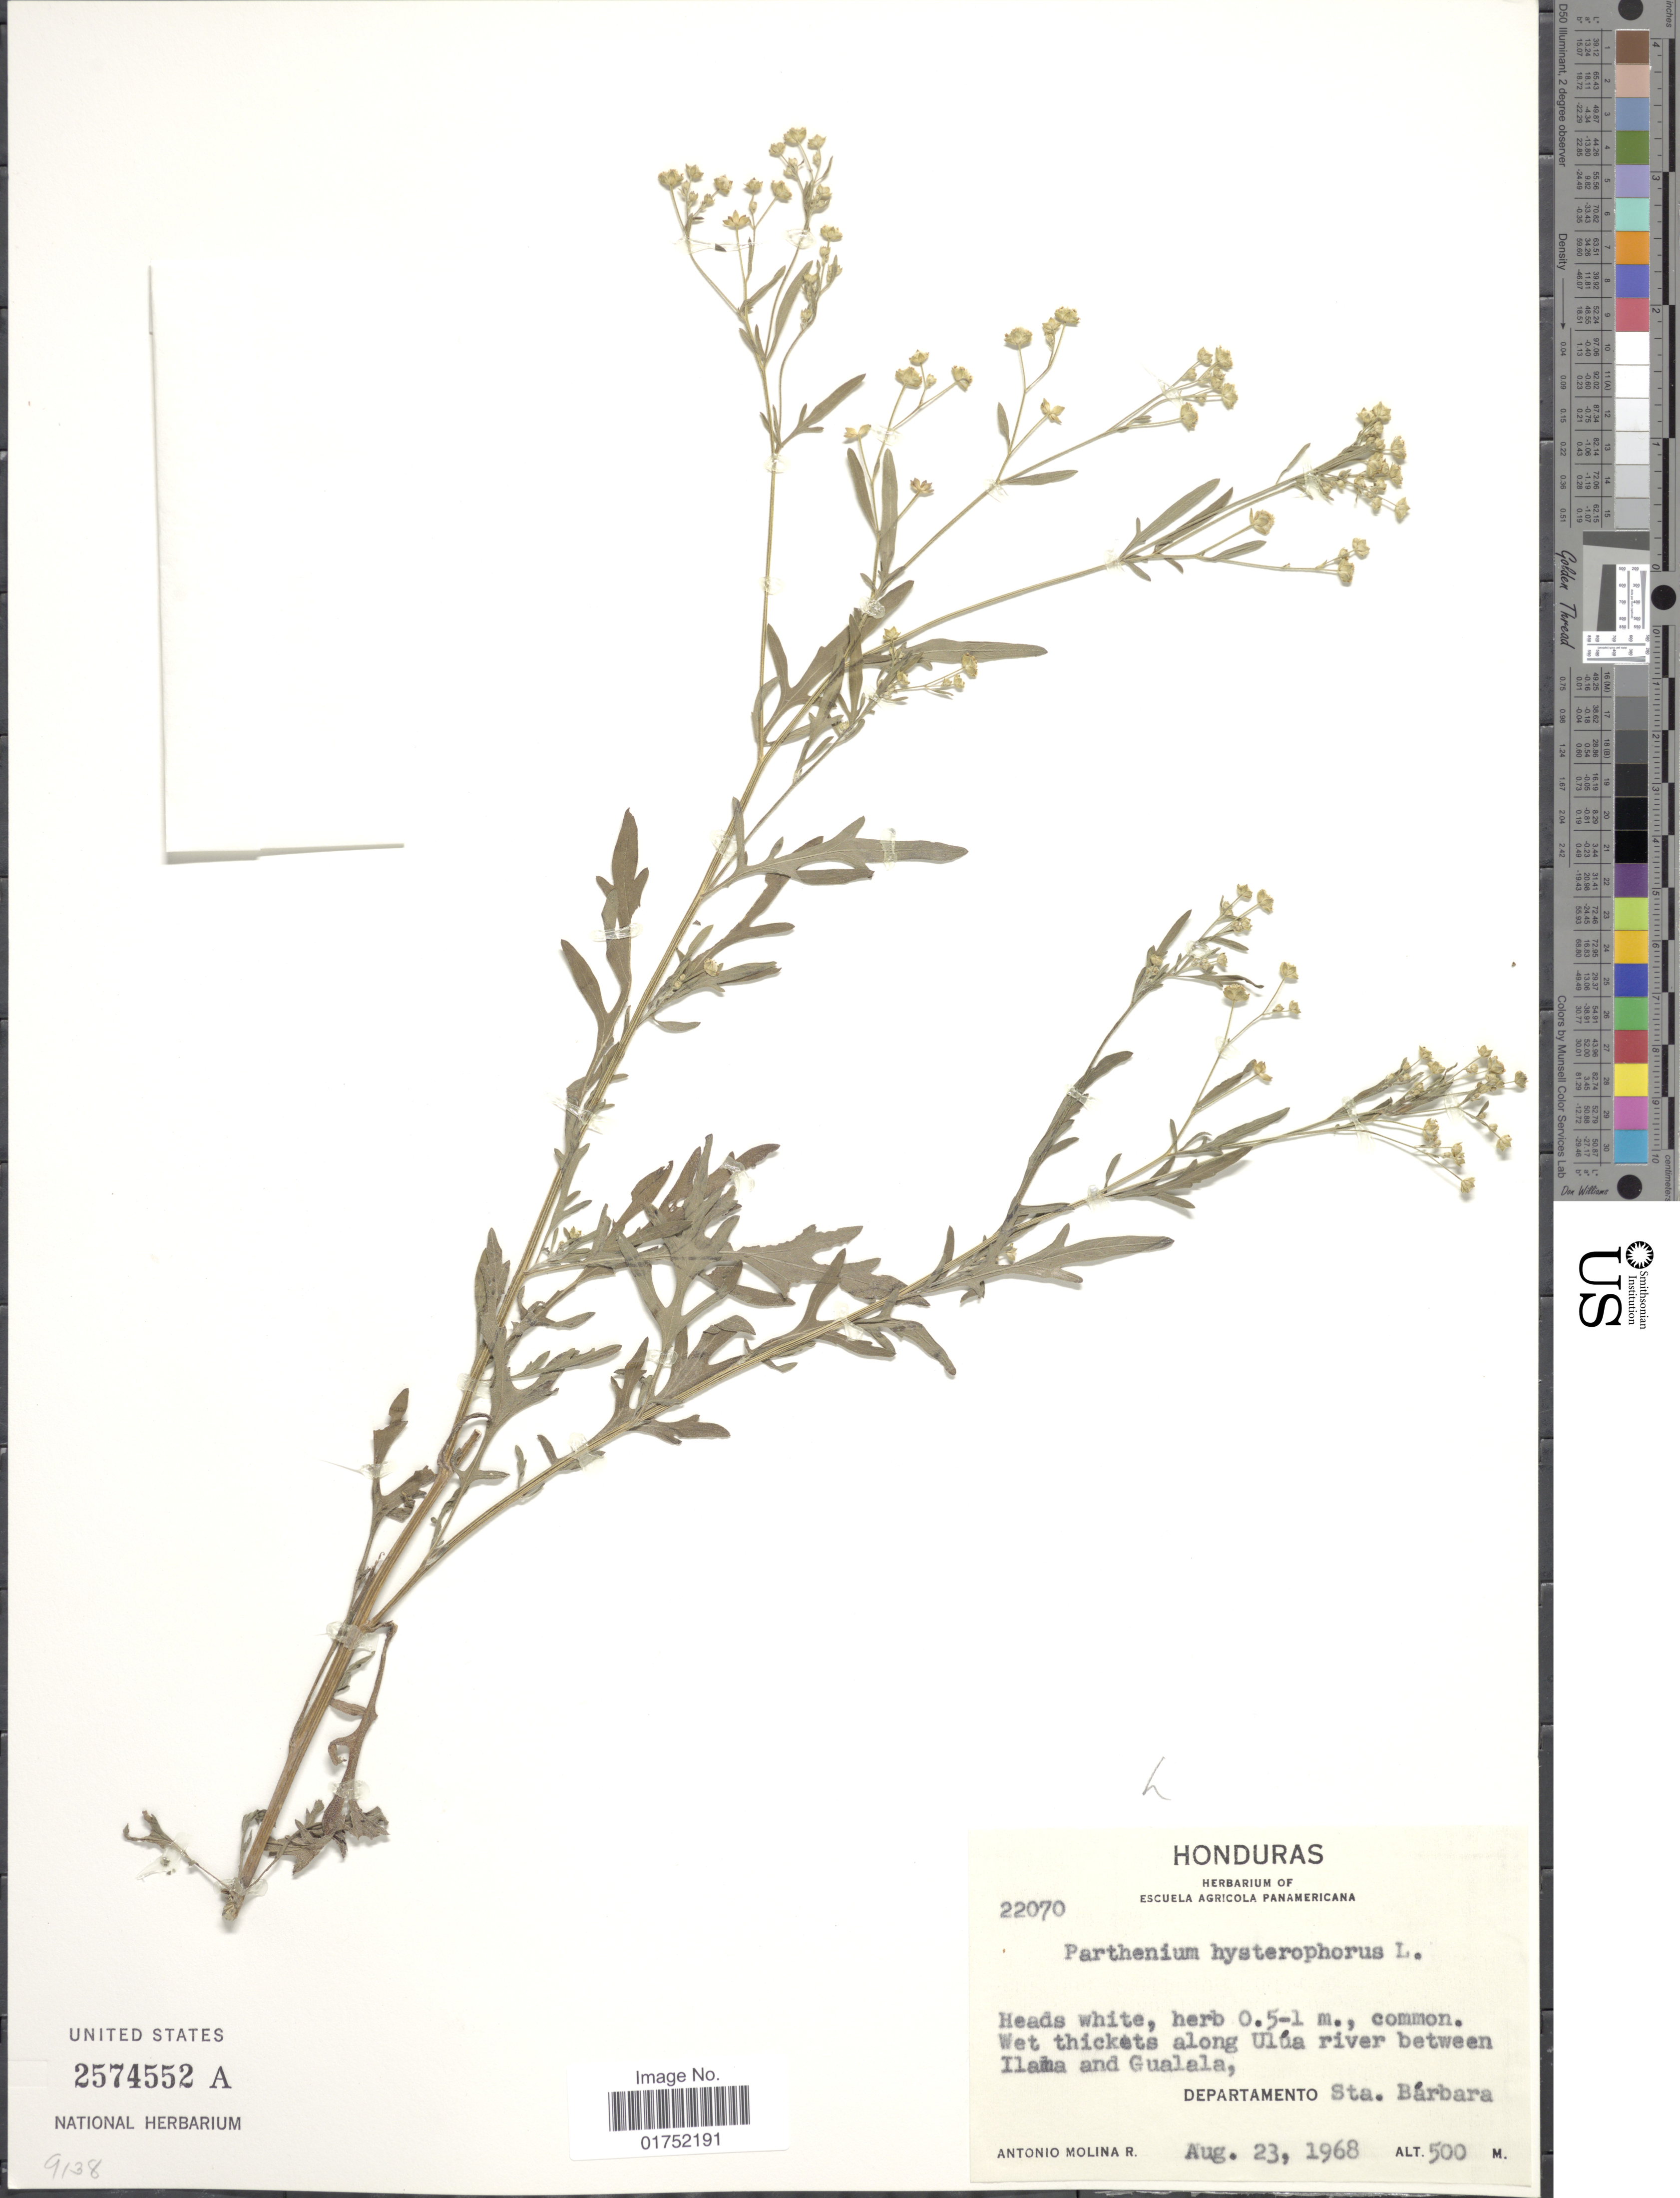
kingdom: Plantae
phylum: Tracheophyta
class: Magnoliopsida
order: Asterales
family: Asteraceae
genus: Parthenium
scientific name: Parthenium hysterophorus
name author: L.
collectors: A. Molina R.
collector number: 22070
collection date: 1968-08-23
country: Honduras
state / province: Santa Bárbara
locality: Along Ulua river between Ilama and Gualala, Departamento Sta. Barbara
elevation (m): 500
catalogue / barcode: US 2574552A